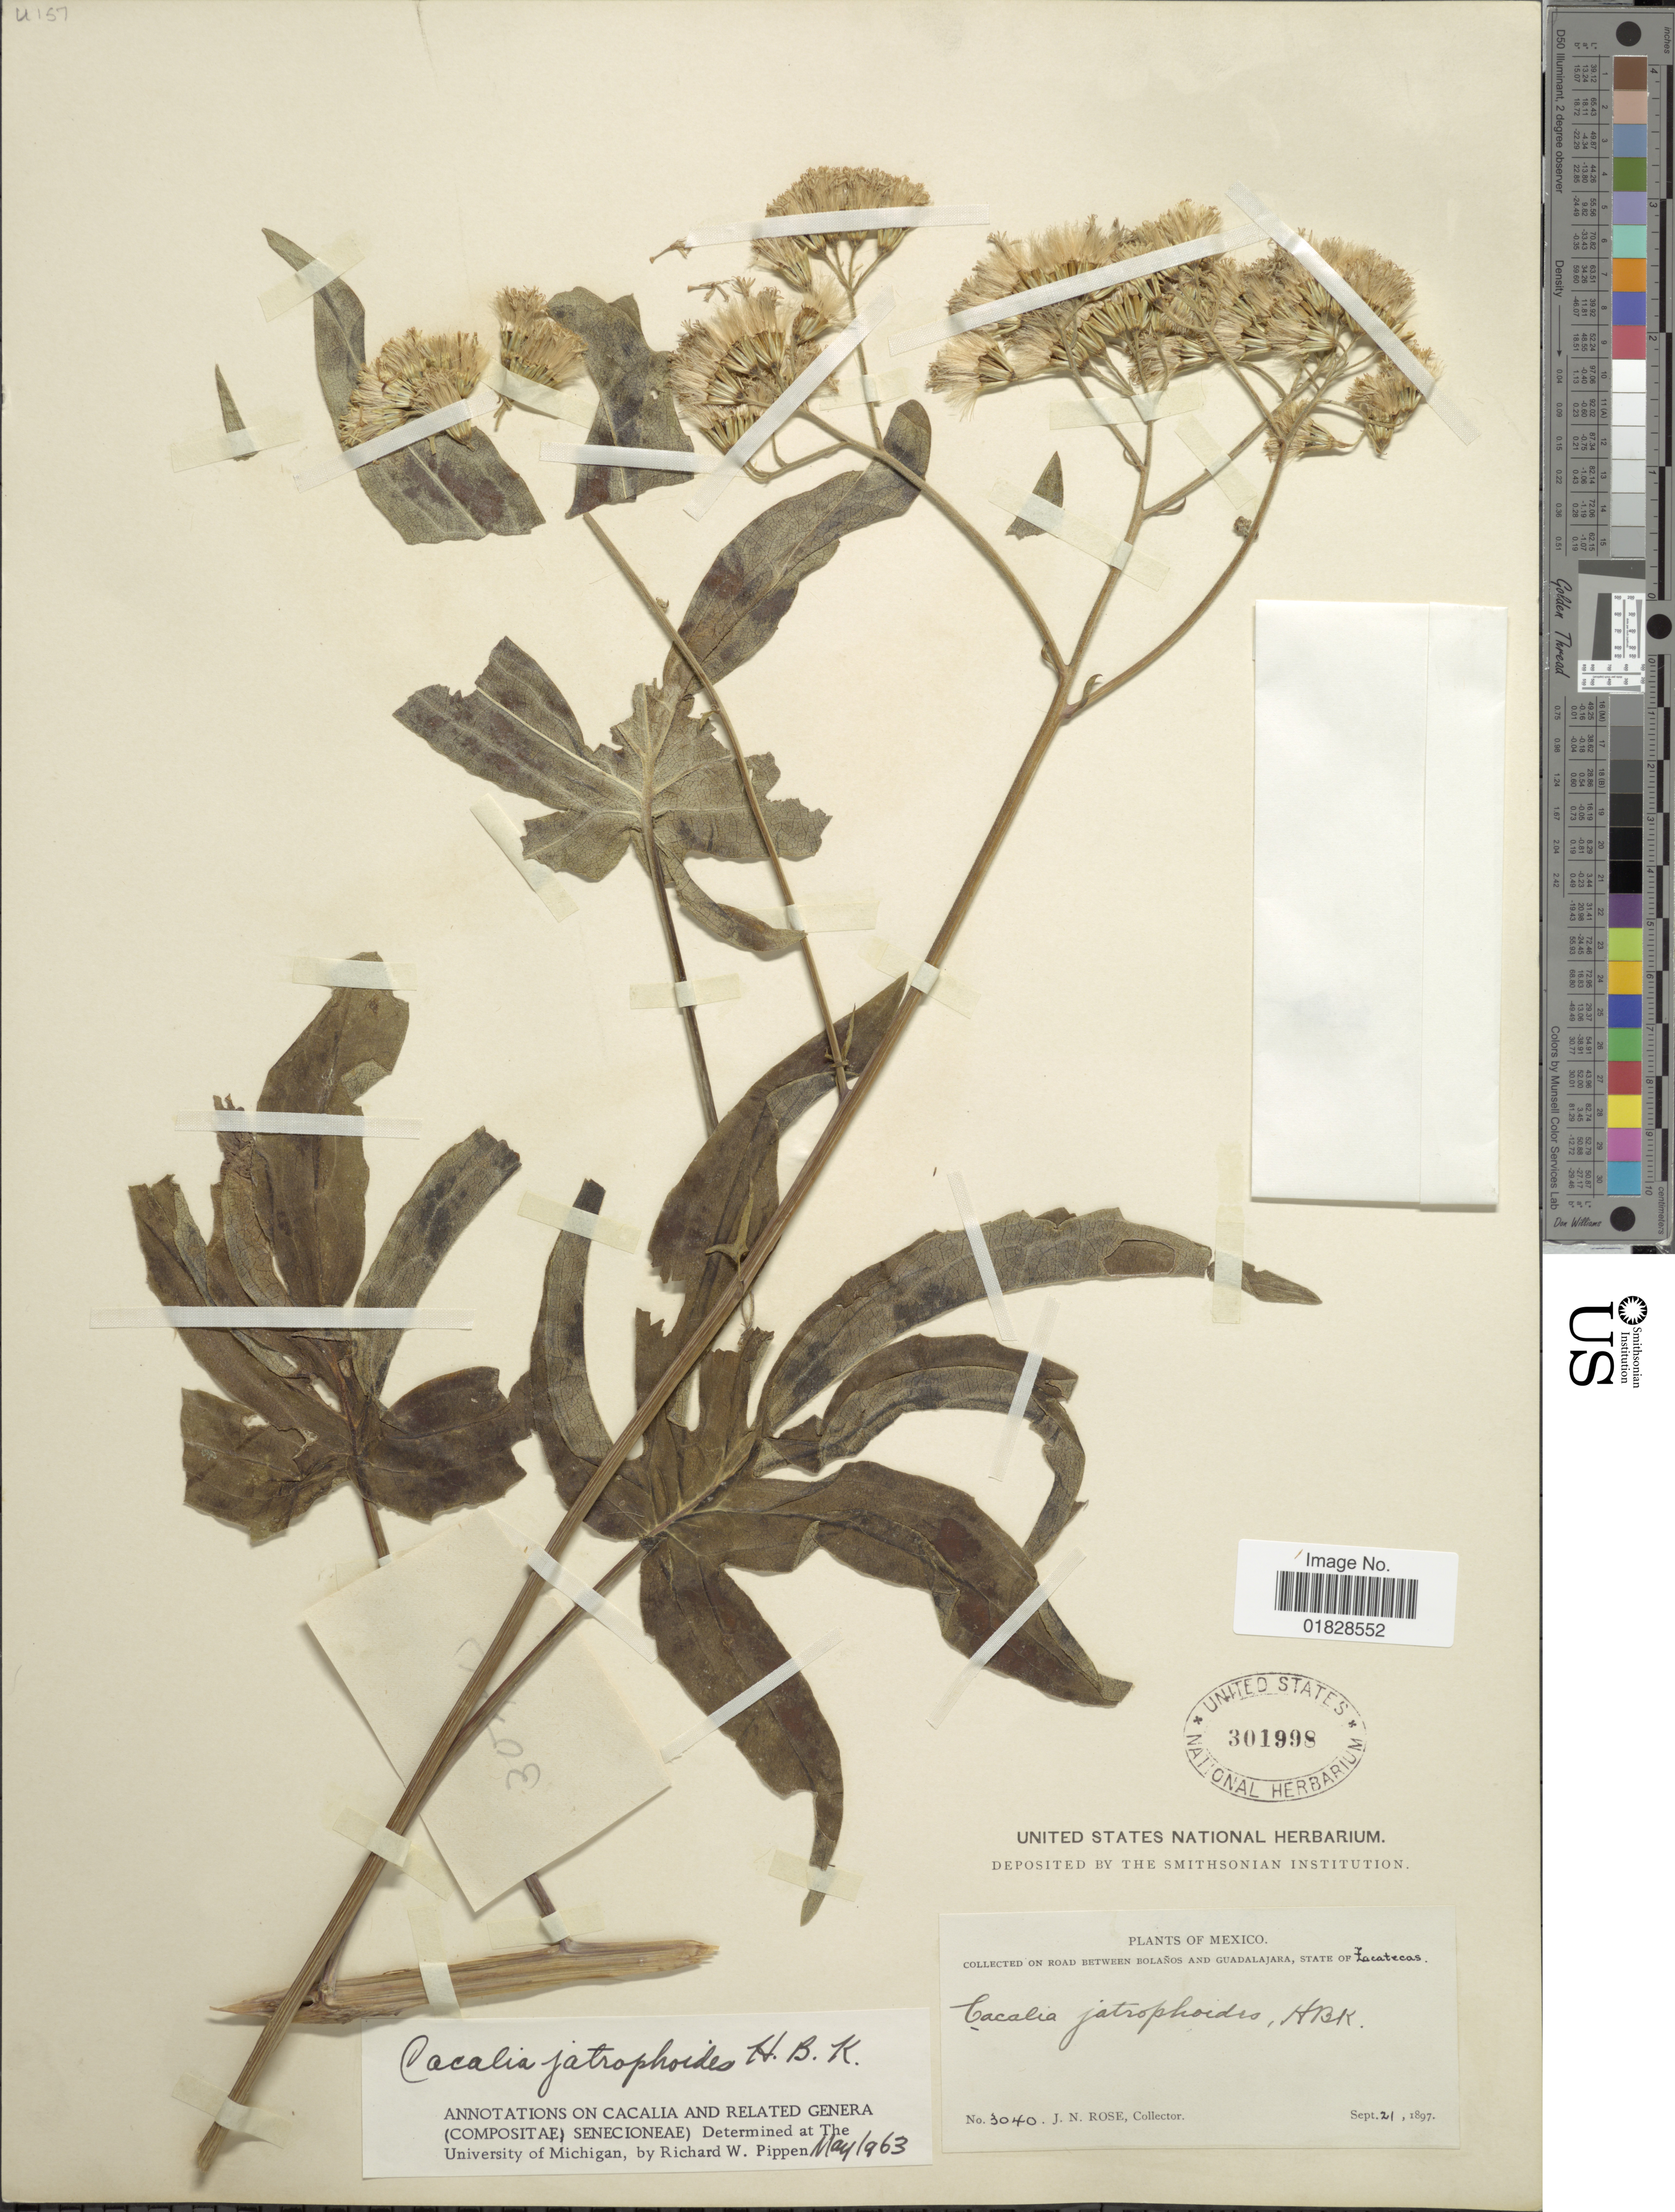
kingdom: Plantae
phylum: Tracheophyta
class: Magnoliopsida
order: Asterales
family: Asteraceae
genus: Digitacalia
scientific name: Digitacalia jatrophoides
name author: (Kunth) Pippen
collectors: J. N. Rose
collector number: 3040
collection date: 1897-09-21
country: Mexico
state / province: Zacatecas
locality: On road to between Bolaños and Guadalajara, State of Zacatecas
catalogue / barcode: US 301998